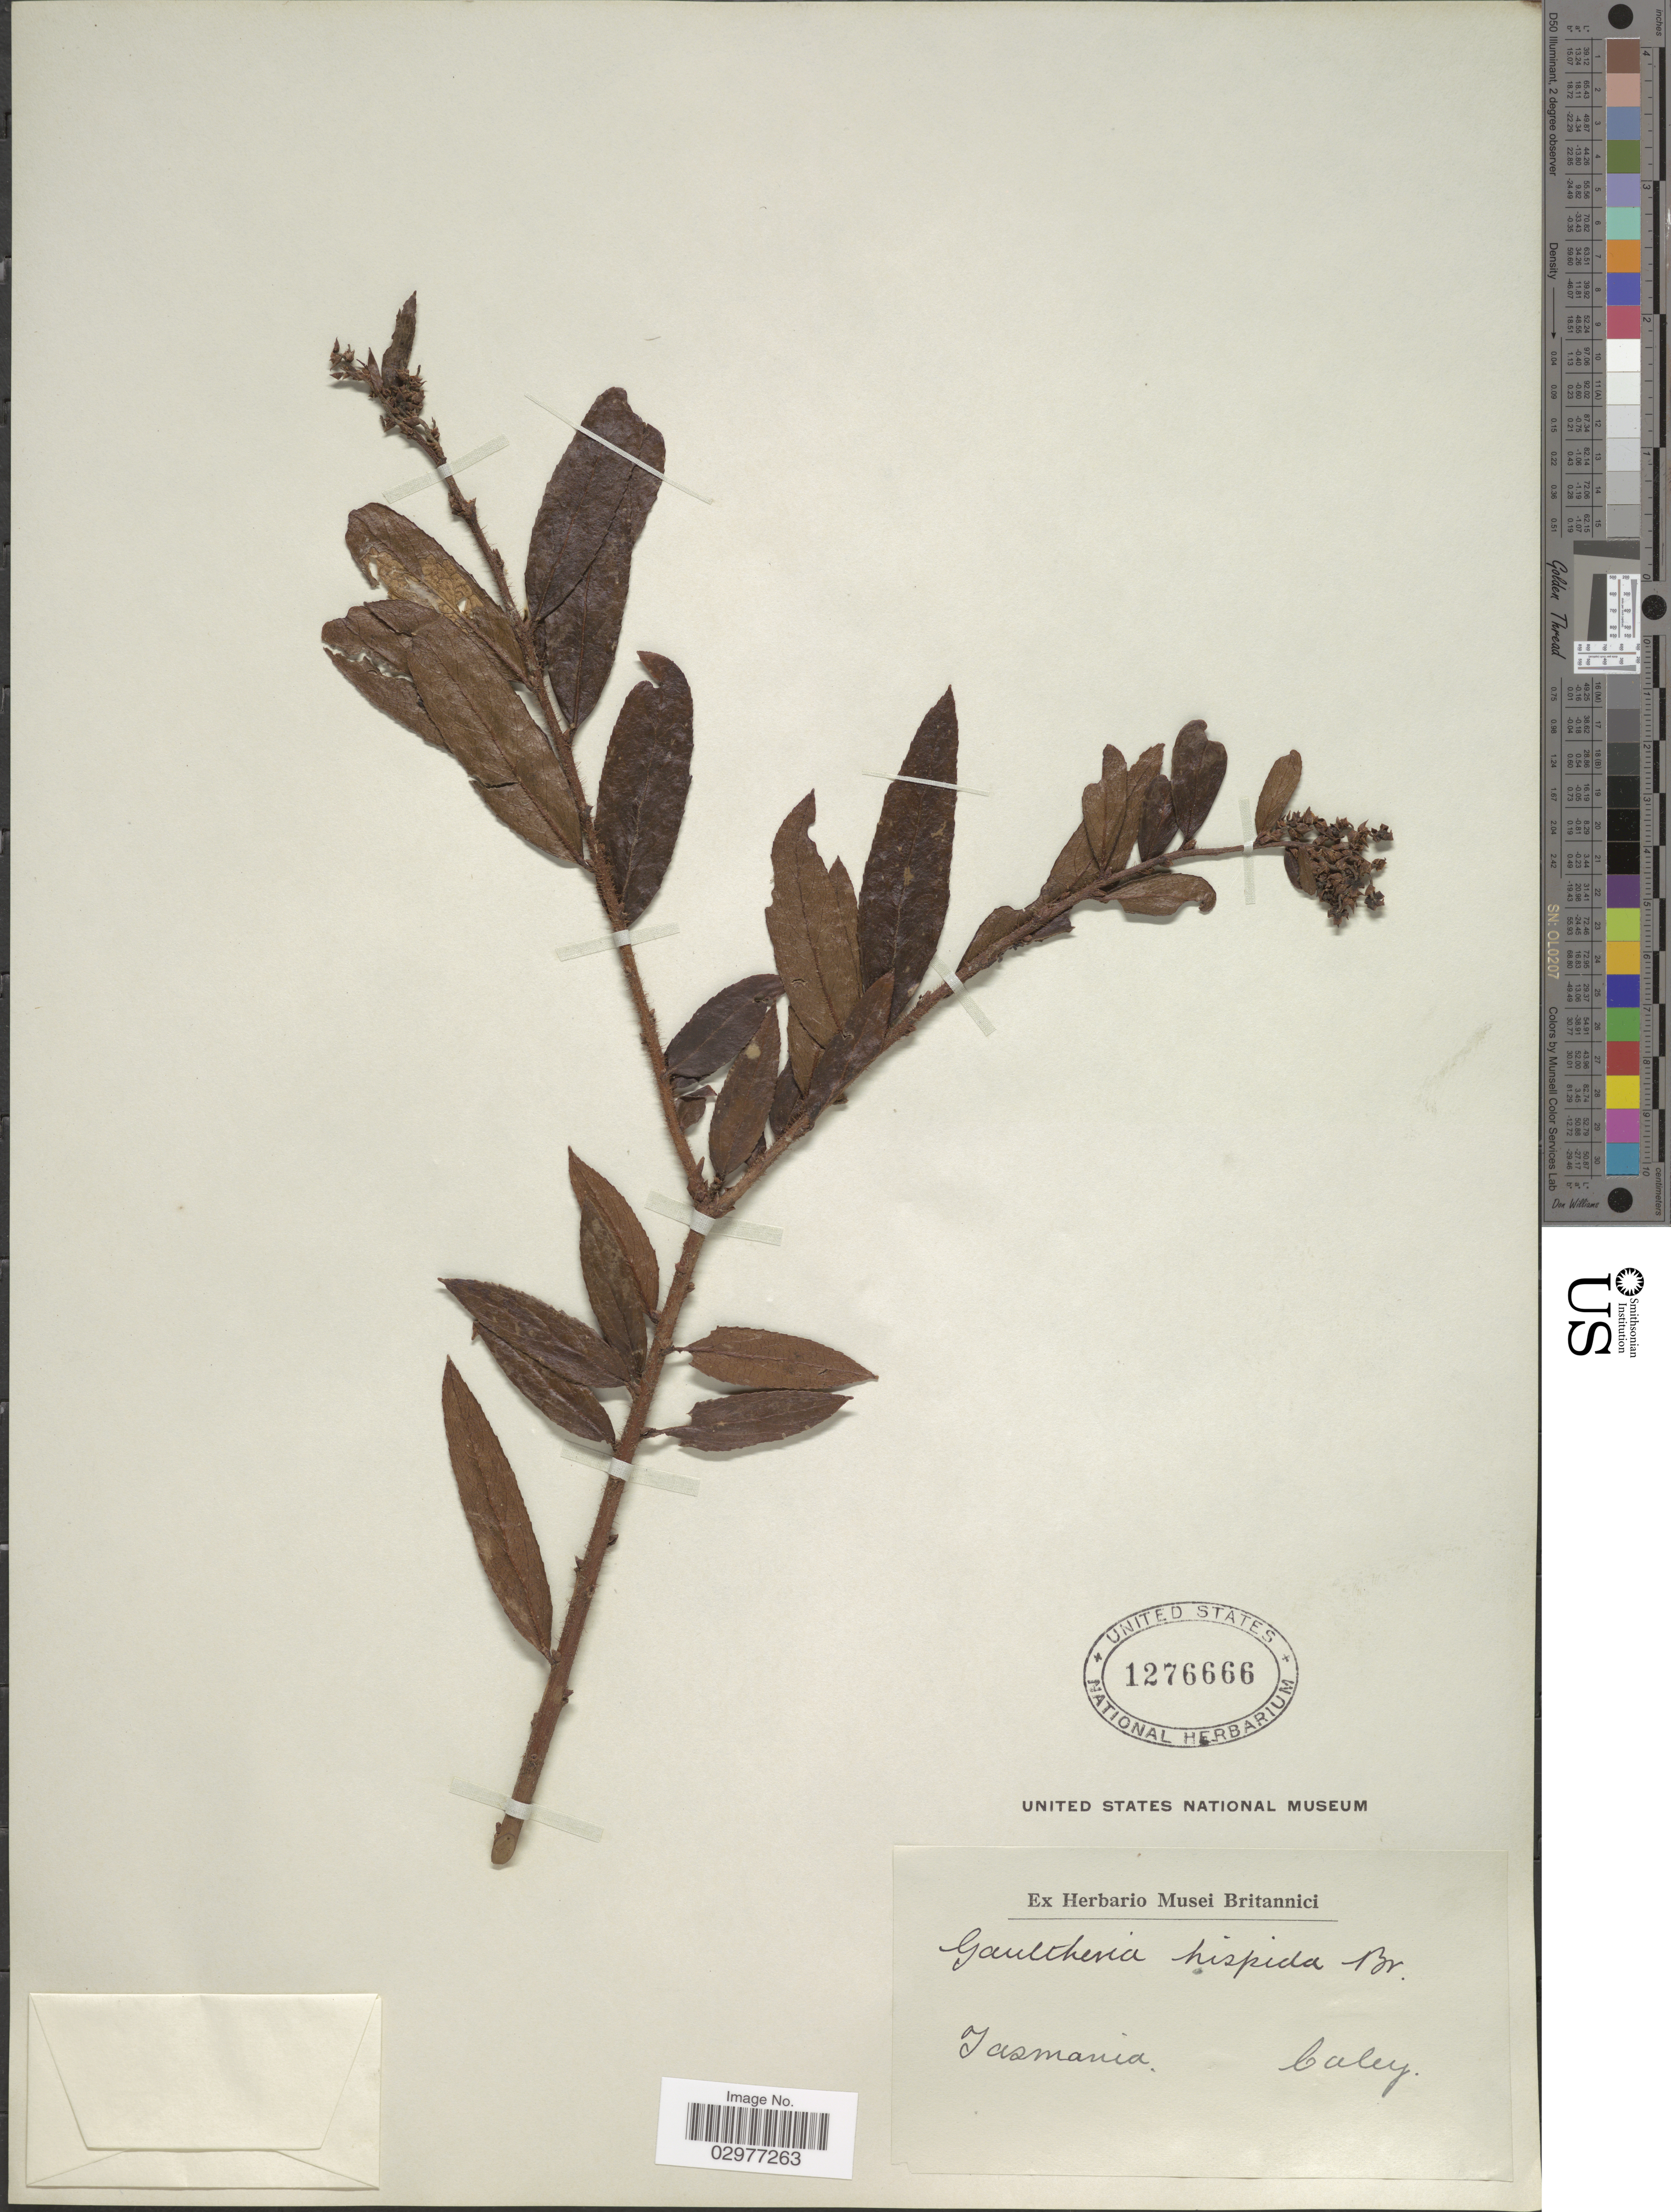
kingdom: Plantae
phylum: Tracheophyta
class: Magnoliopsida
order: Ericales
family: Ericaceae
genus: Gaultheria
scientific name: Gaultheria hispida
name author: R. Br.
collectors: -. Caley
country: Australia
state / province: Tasmania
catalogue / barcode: US 1276666